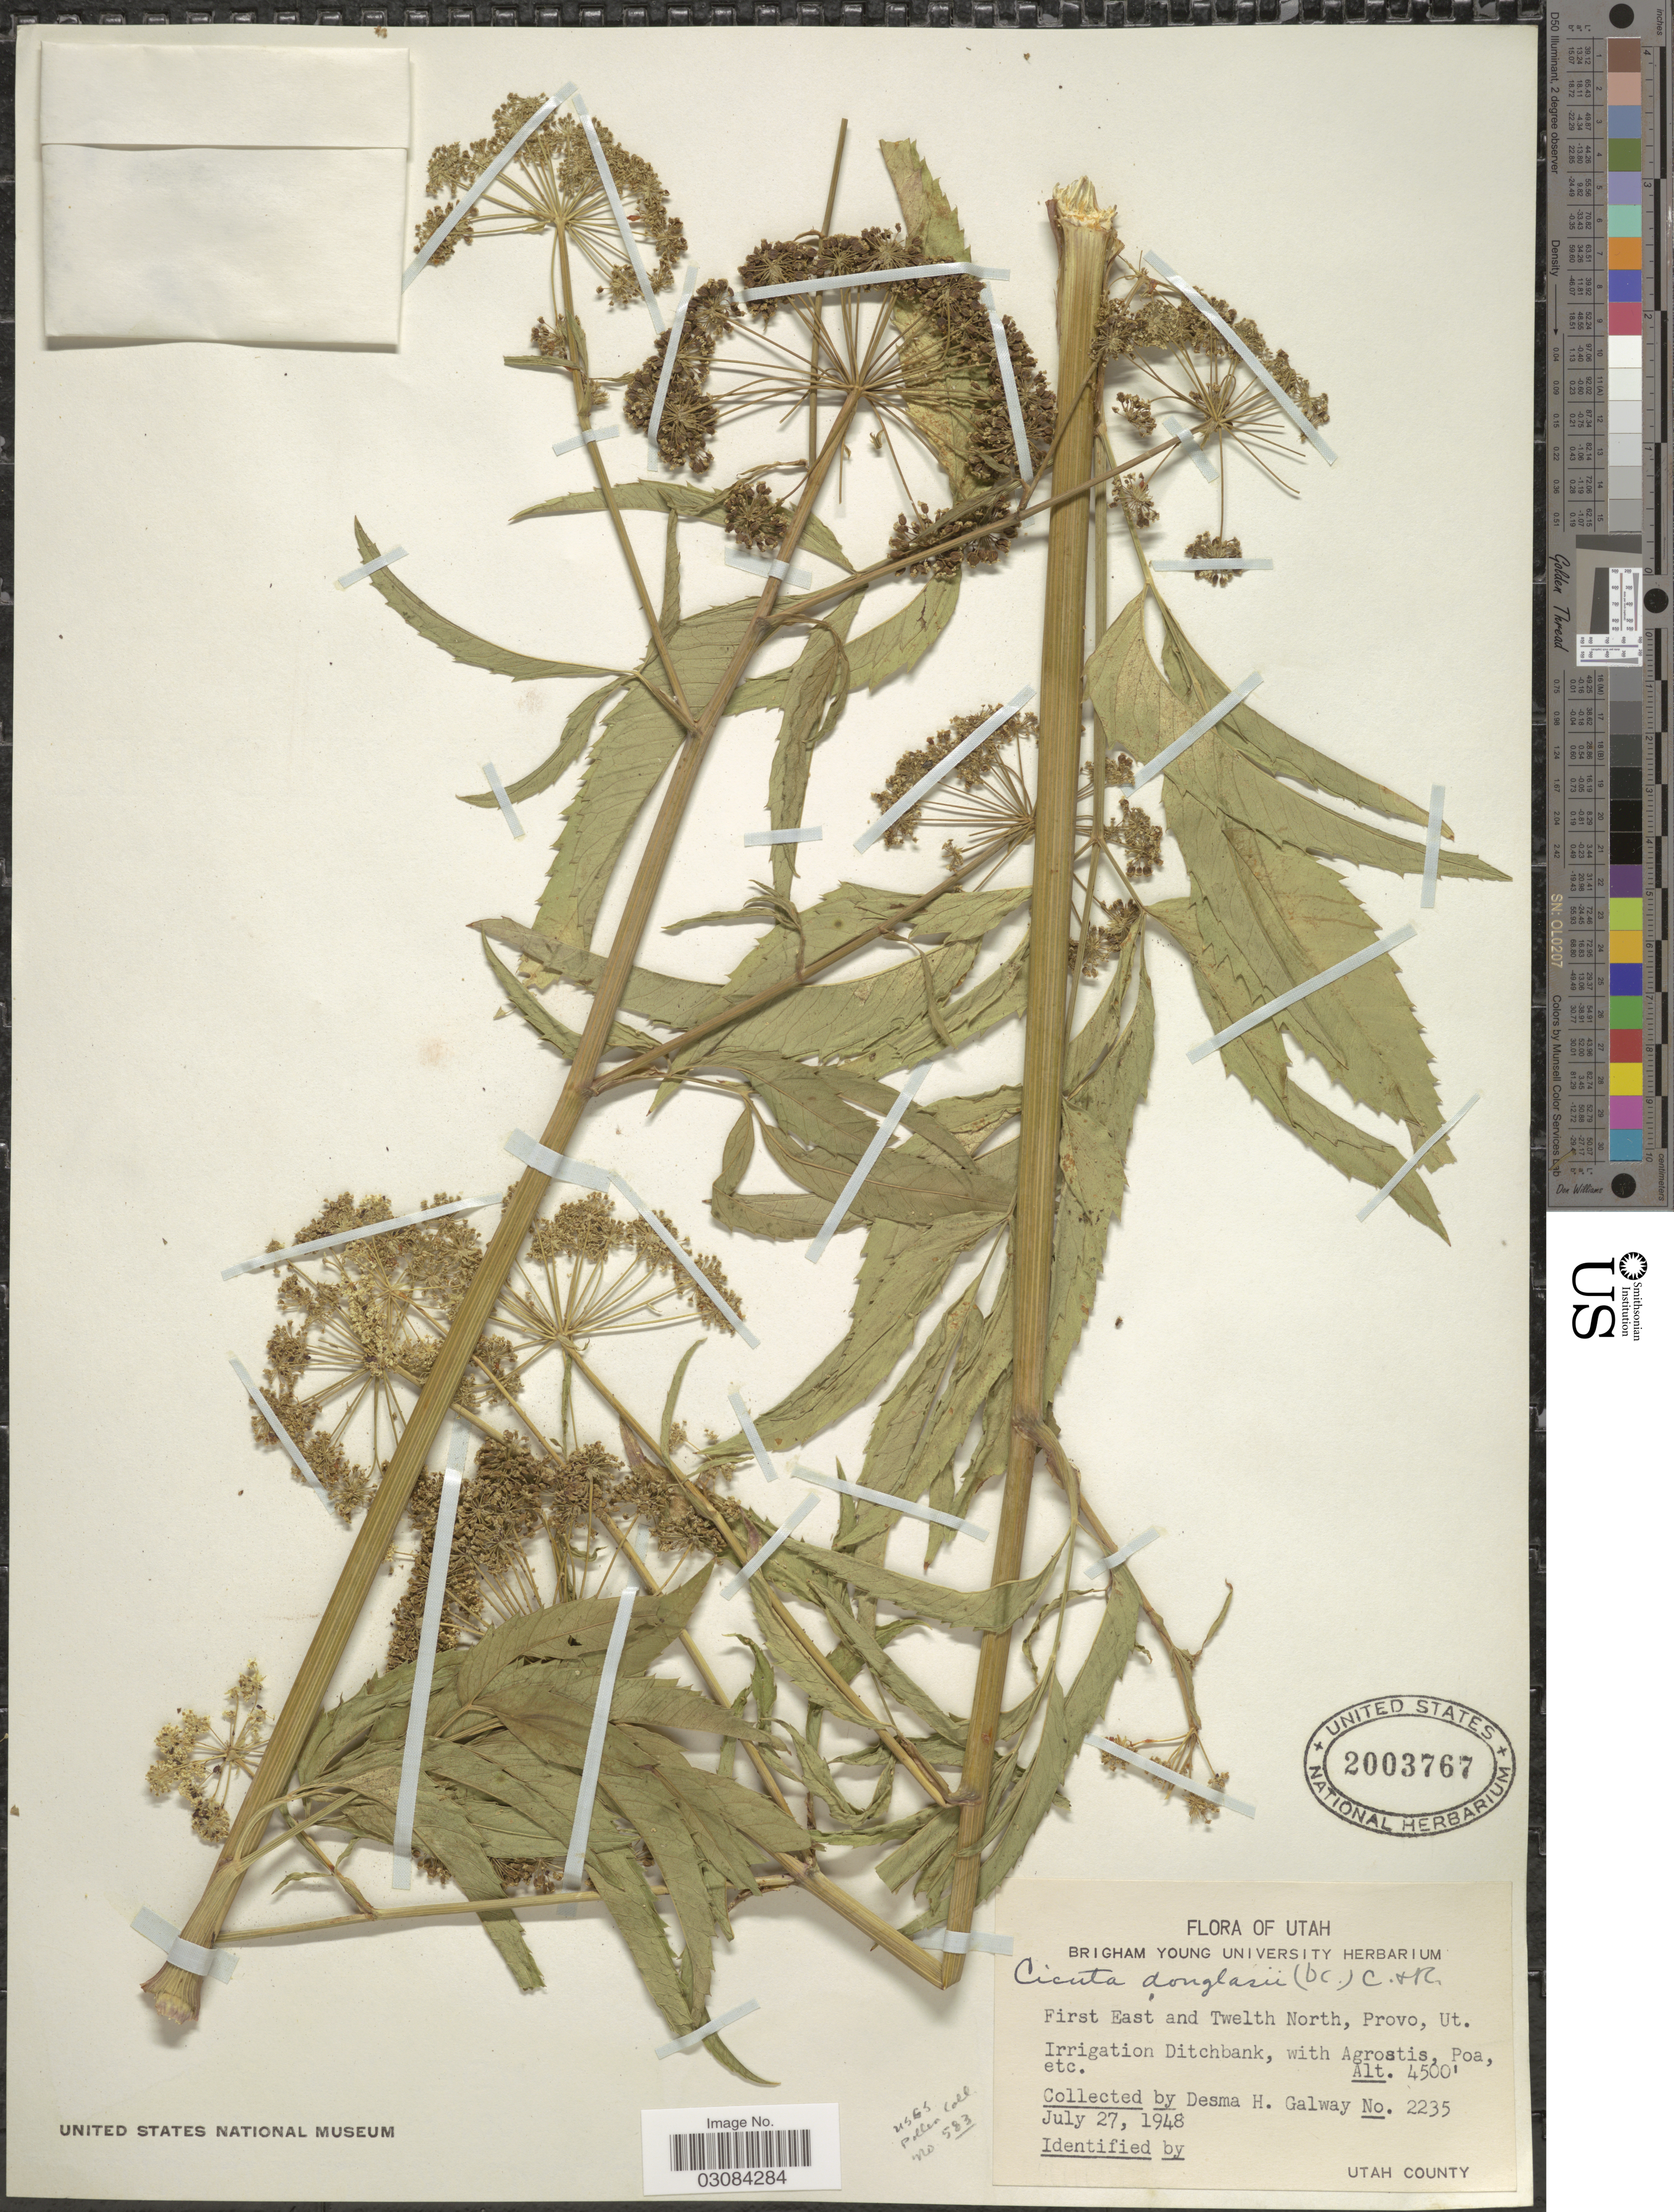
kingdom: Plantae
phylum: Tracheophyta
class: Magnoliopsida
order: Apiales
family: Apiaceae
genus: Cicuta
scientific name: Cicuta douglasii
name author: (DC.) J.M. Coult. & Rose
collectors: D. Galway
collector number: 2235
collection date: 1948-07-27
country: United States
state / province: Utah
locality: First East and Twelth North, Provo, Ut. Utah County.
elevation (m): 1372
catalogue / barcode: US 2003767